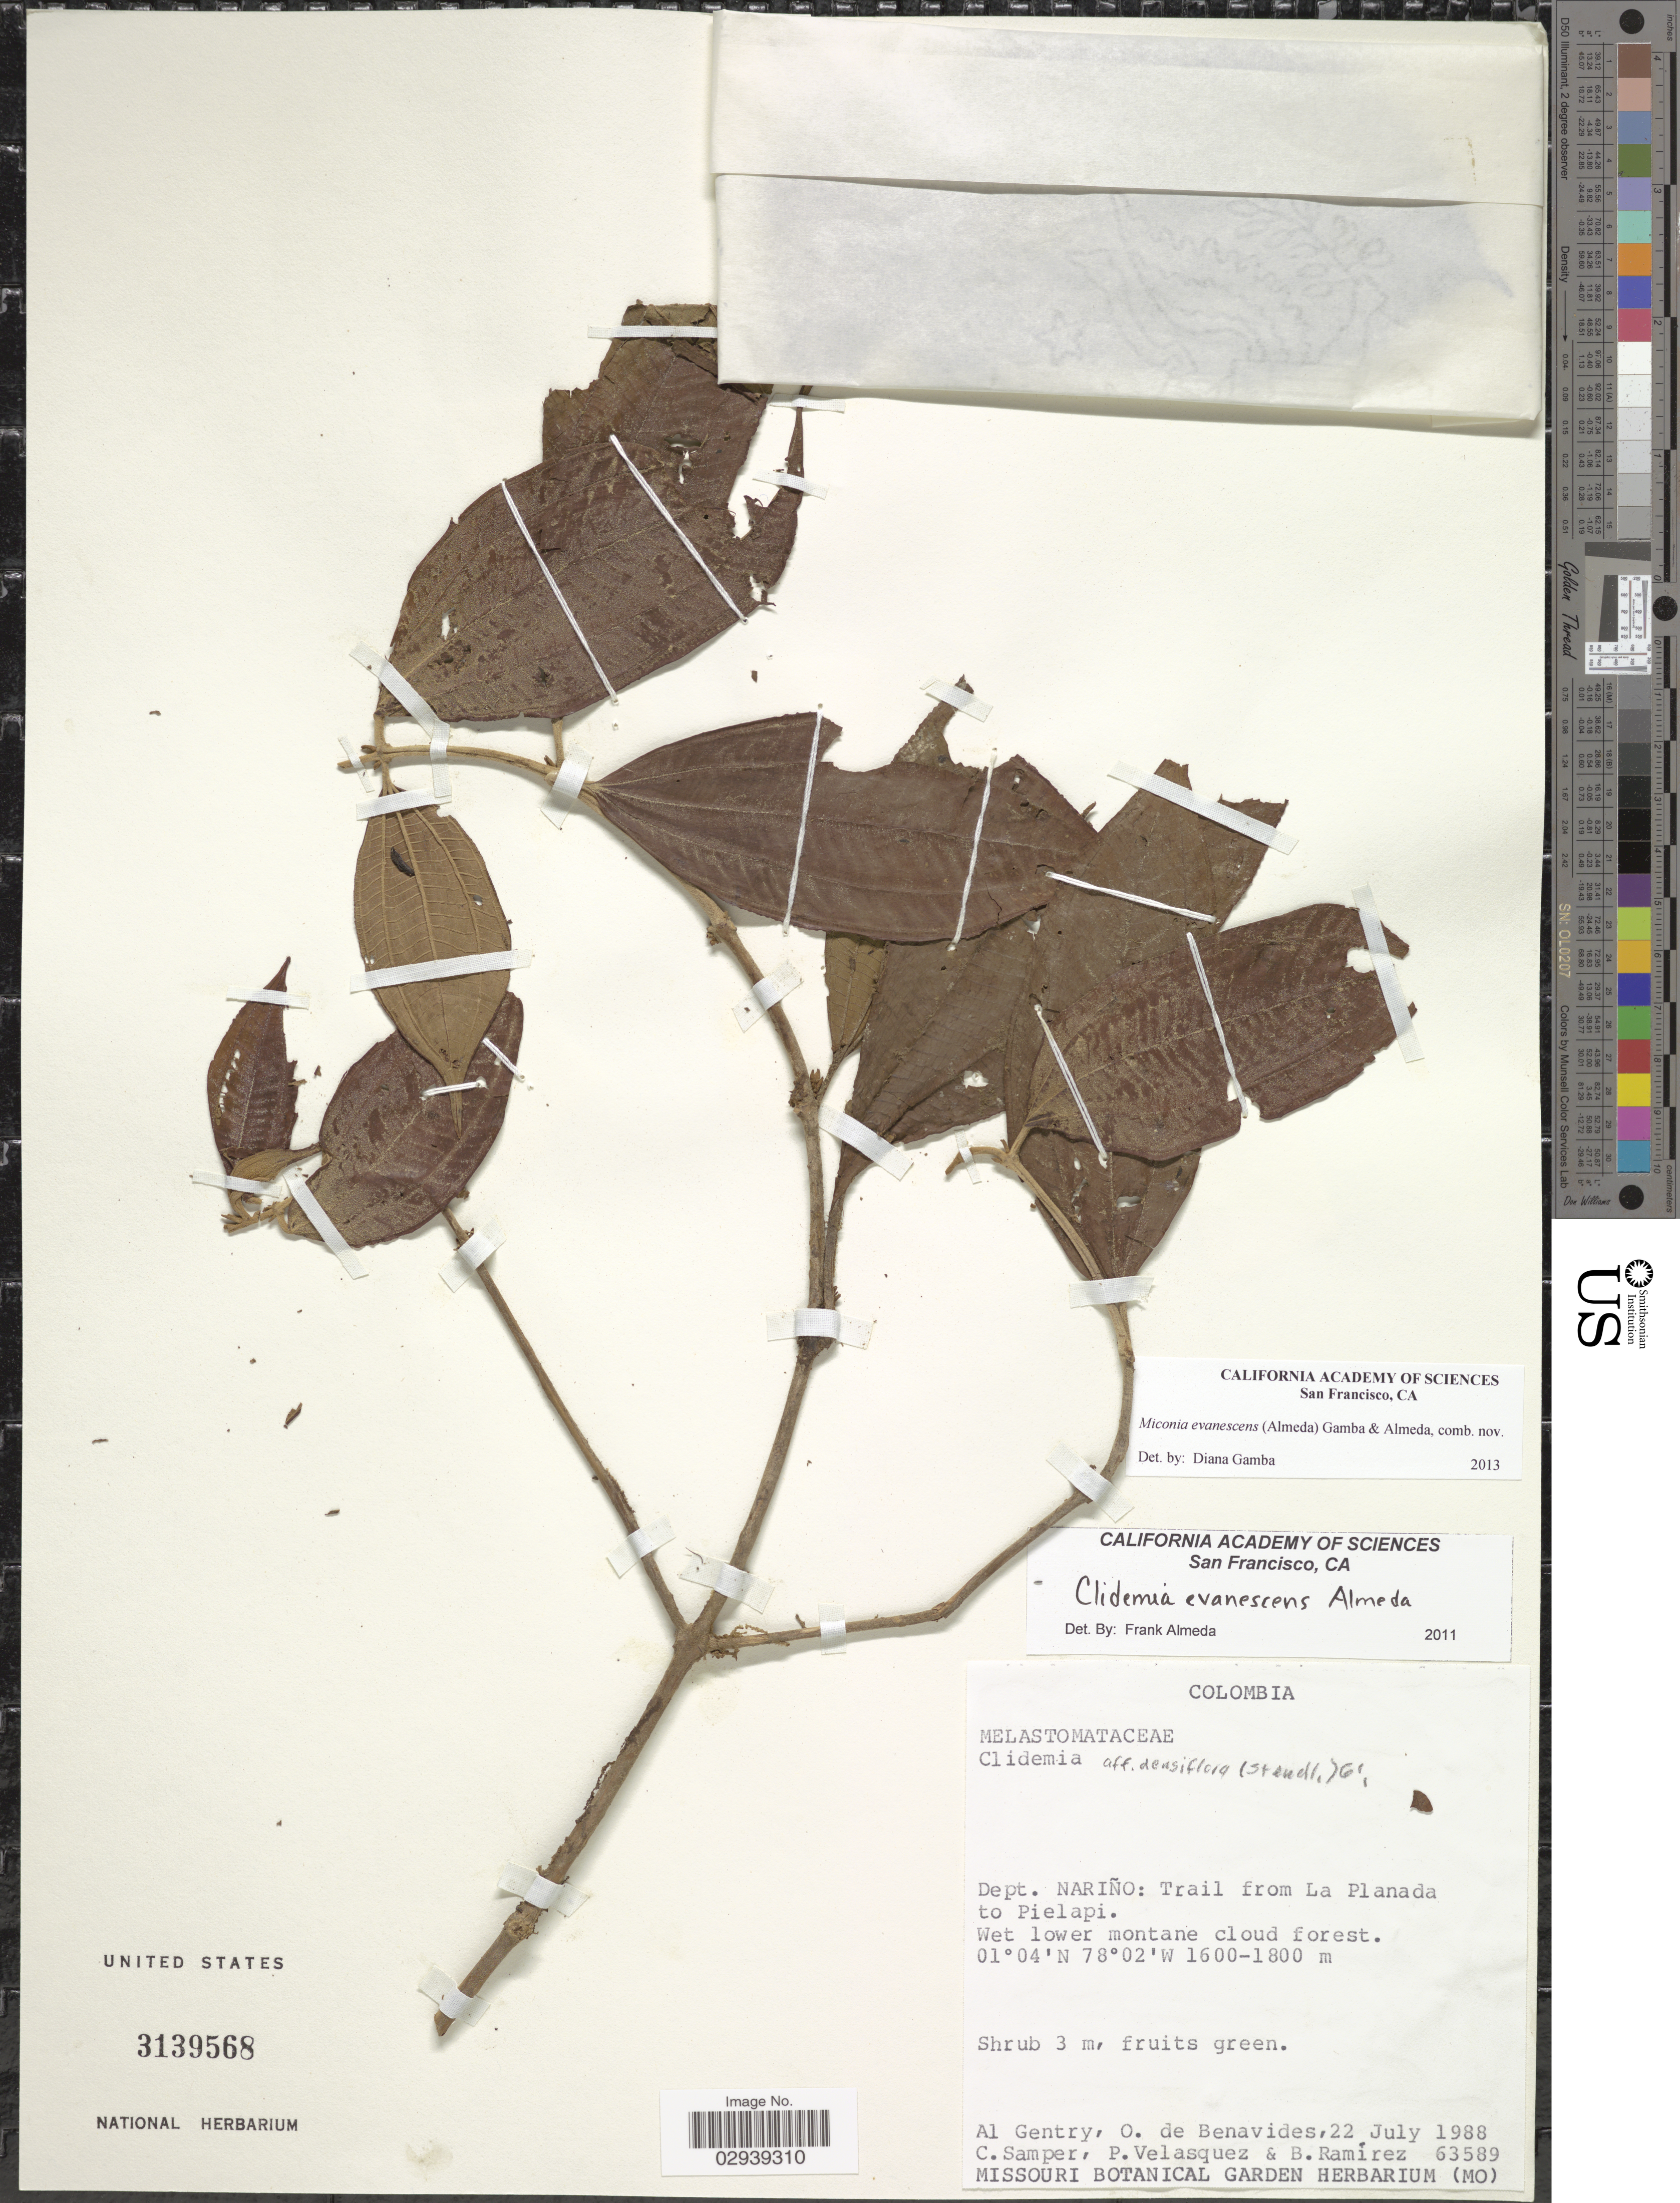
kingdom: Plantae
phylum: Tracheophyta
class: Magnoliopsida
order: Myrtales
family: Melastomataceae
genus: Miconia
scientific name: Miconia evanescens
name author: (Almeda) Gamba & Almeda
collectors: A. H. Gentry, Olga S. de Benavides, C. Samper, P. Velasquez & B. Ramírez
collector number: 63589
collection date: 1988-07-22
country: Colombia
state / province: Nariño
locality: Dept. Nariño: Trail from La Planada to Pielapi.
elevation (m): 1600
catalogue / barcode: US 3139568